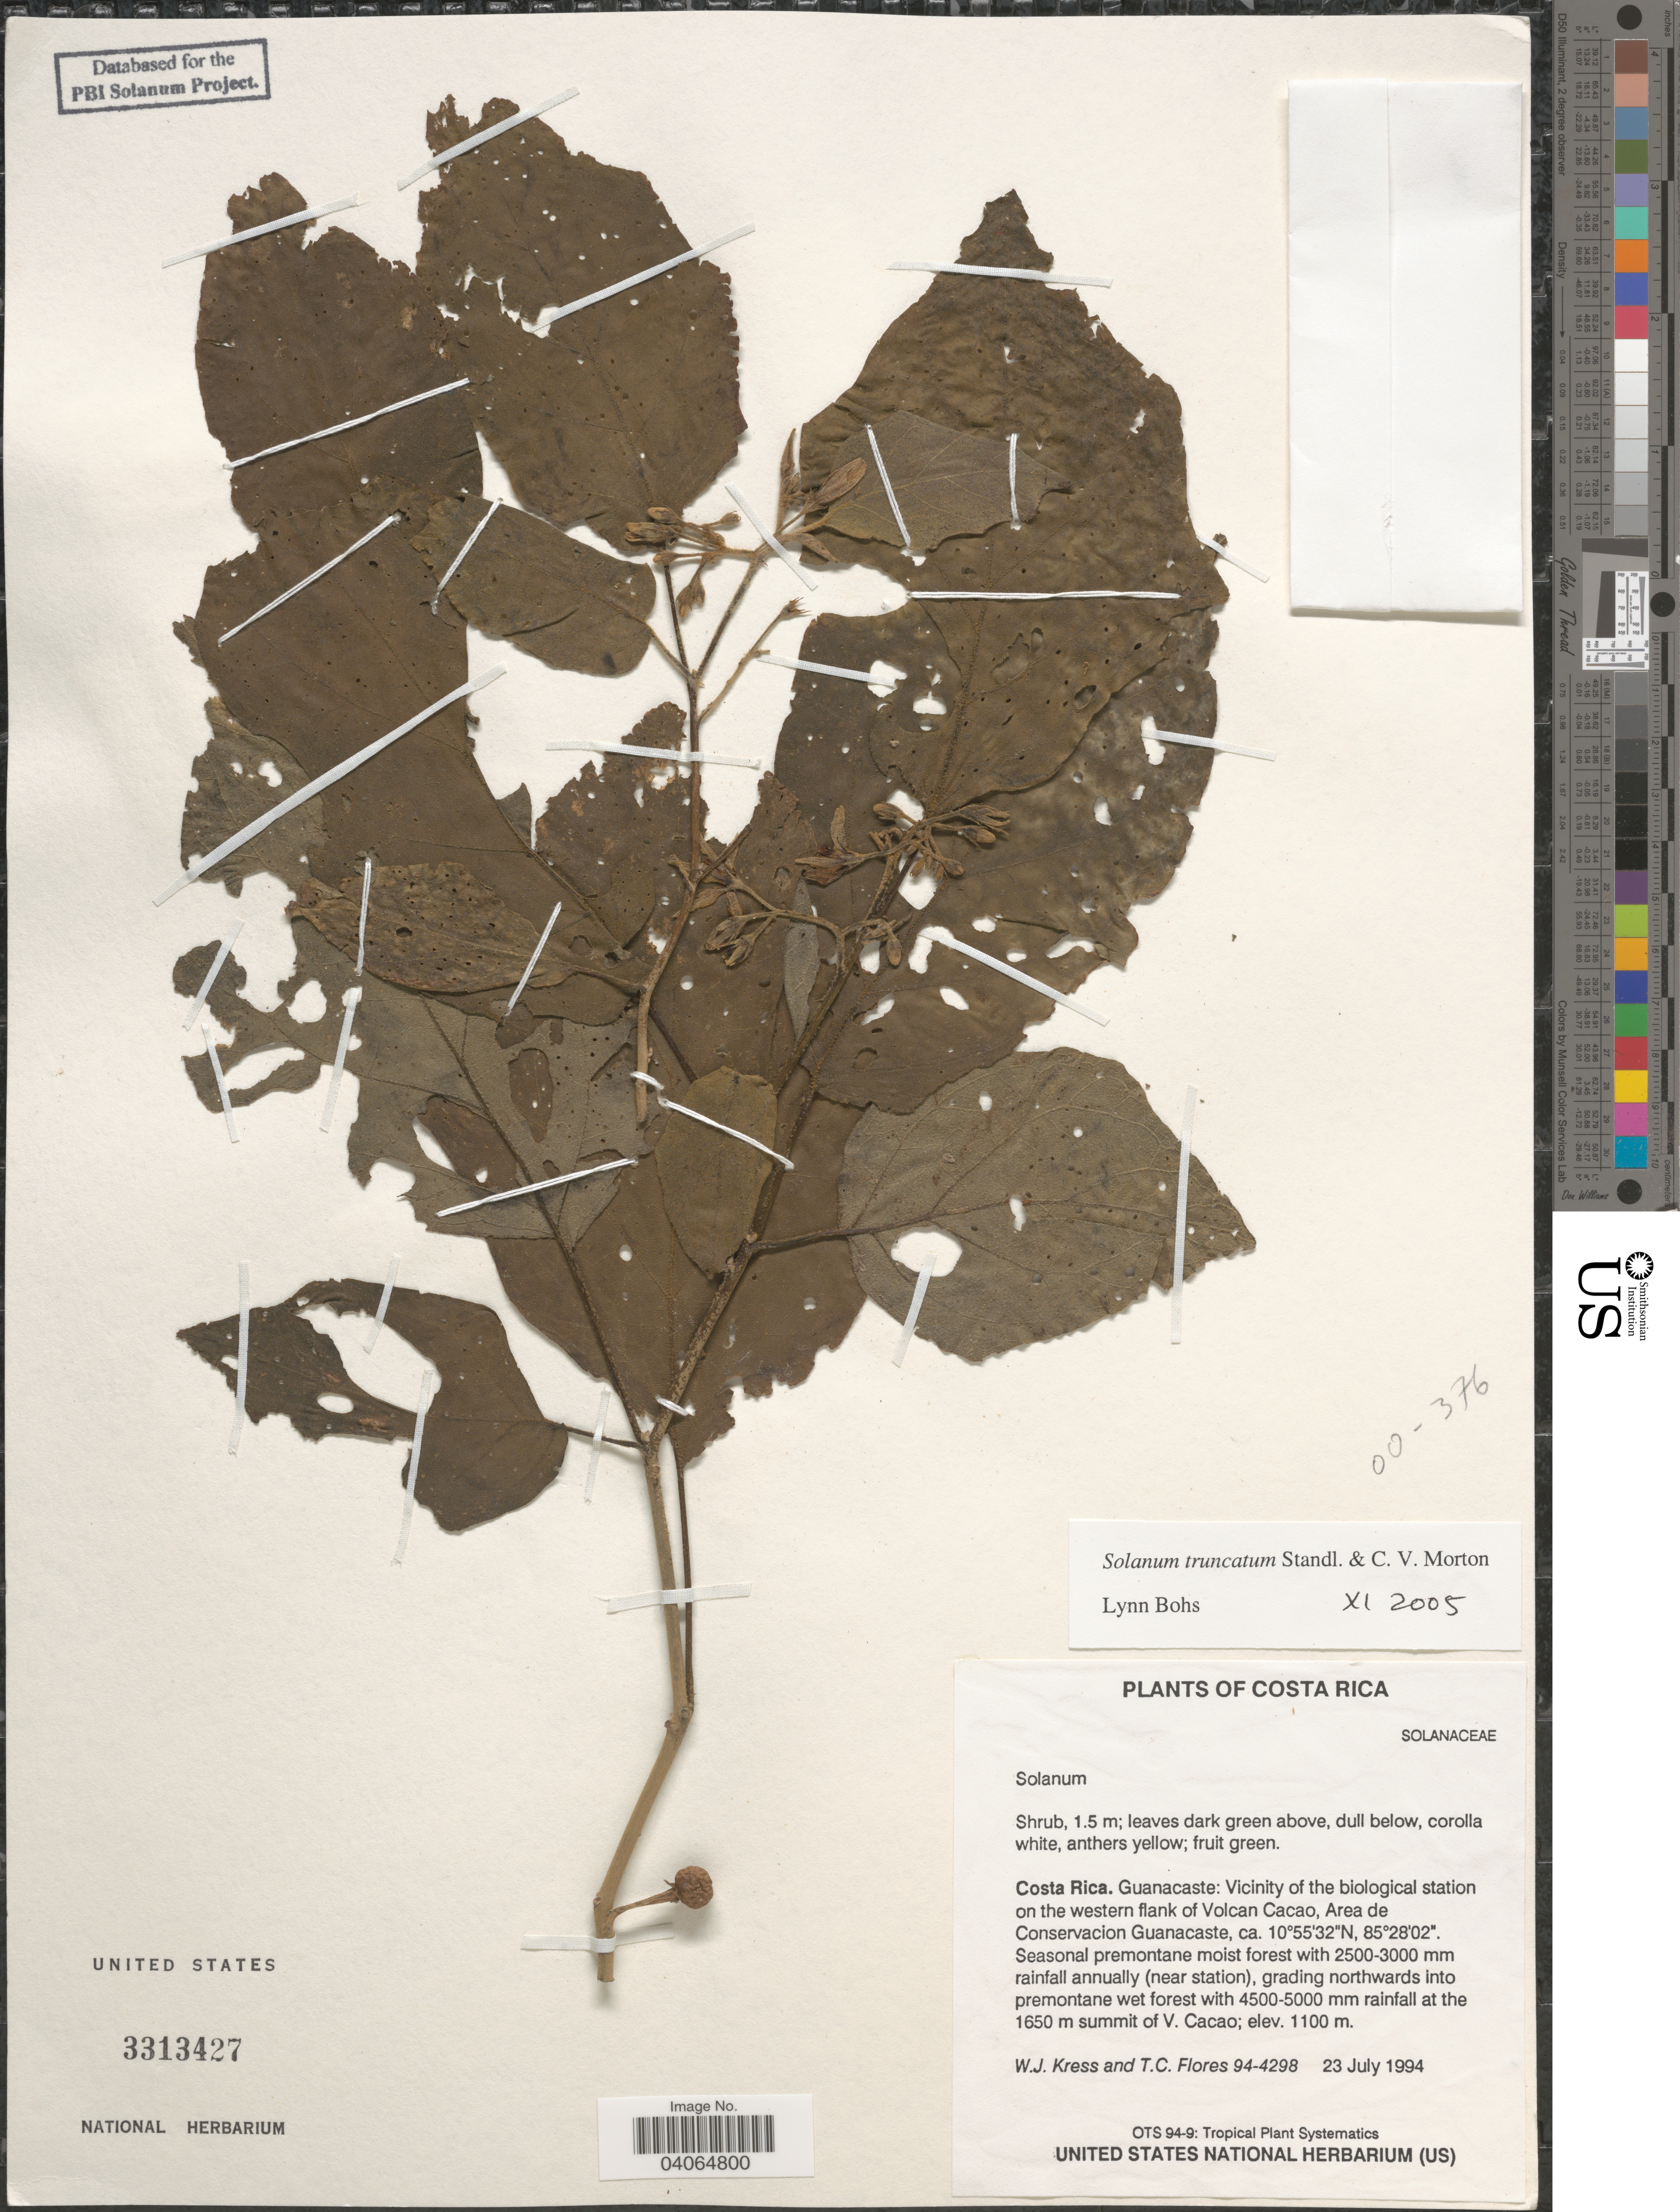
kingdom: Plantae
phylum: Tracheophyta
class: Magnoliopsida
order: Solanales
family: Solanaceae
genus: Solanum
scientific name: Solanum truncatum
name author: Standl. & C.V. Morton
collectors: W. J. Kress & T. C. Flores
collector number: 94-4298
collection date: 1994-07-23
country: Costa Rica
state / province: Guanacaste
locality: Vicinity of the biological station on the western flank of Volcan Cacao, Area de Conservacion Guanacaste. Grading northwards into premontane wet forest at the 1650 m summit of V. Cacao.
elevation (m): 1100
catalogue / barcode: US 3313427